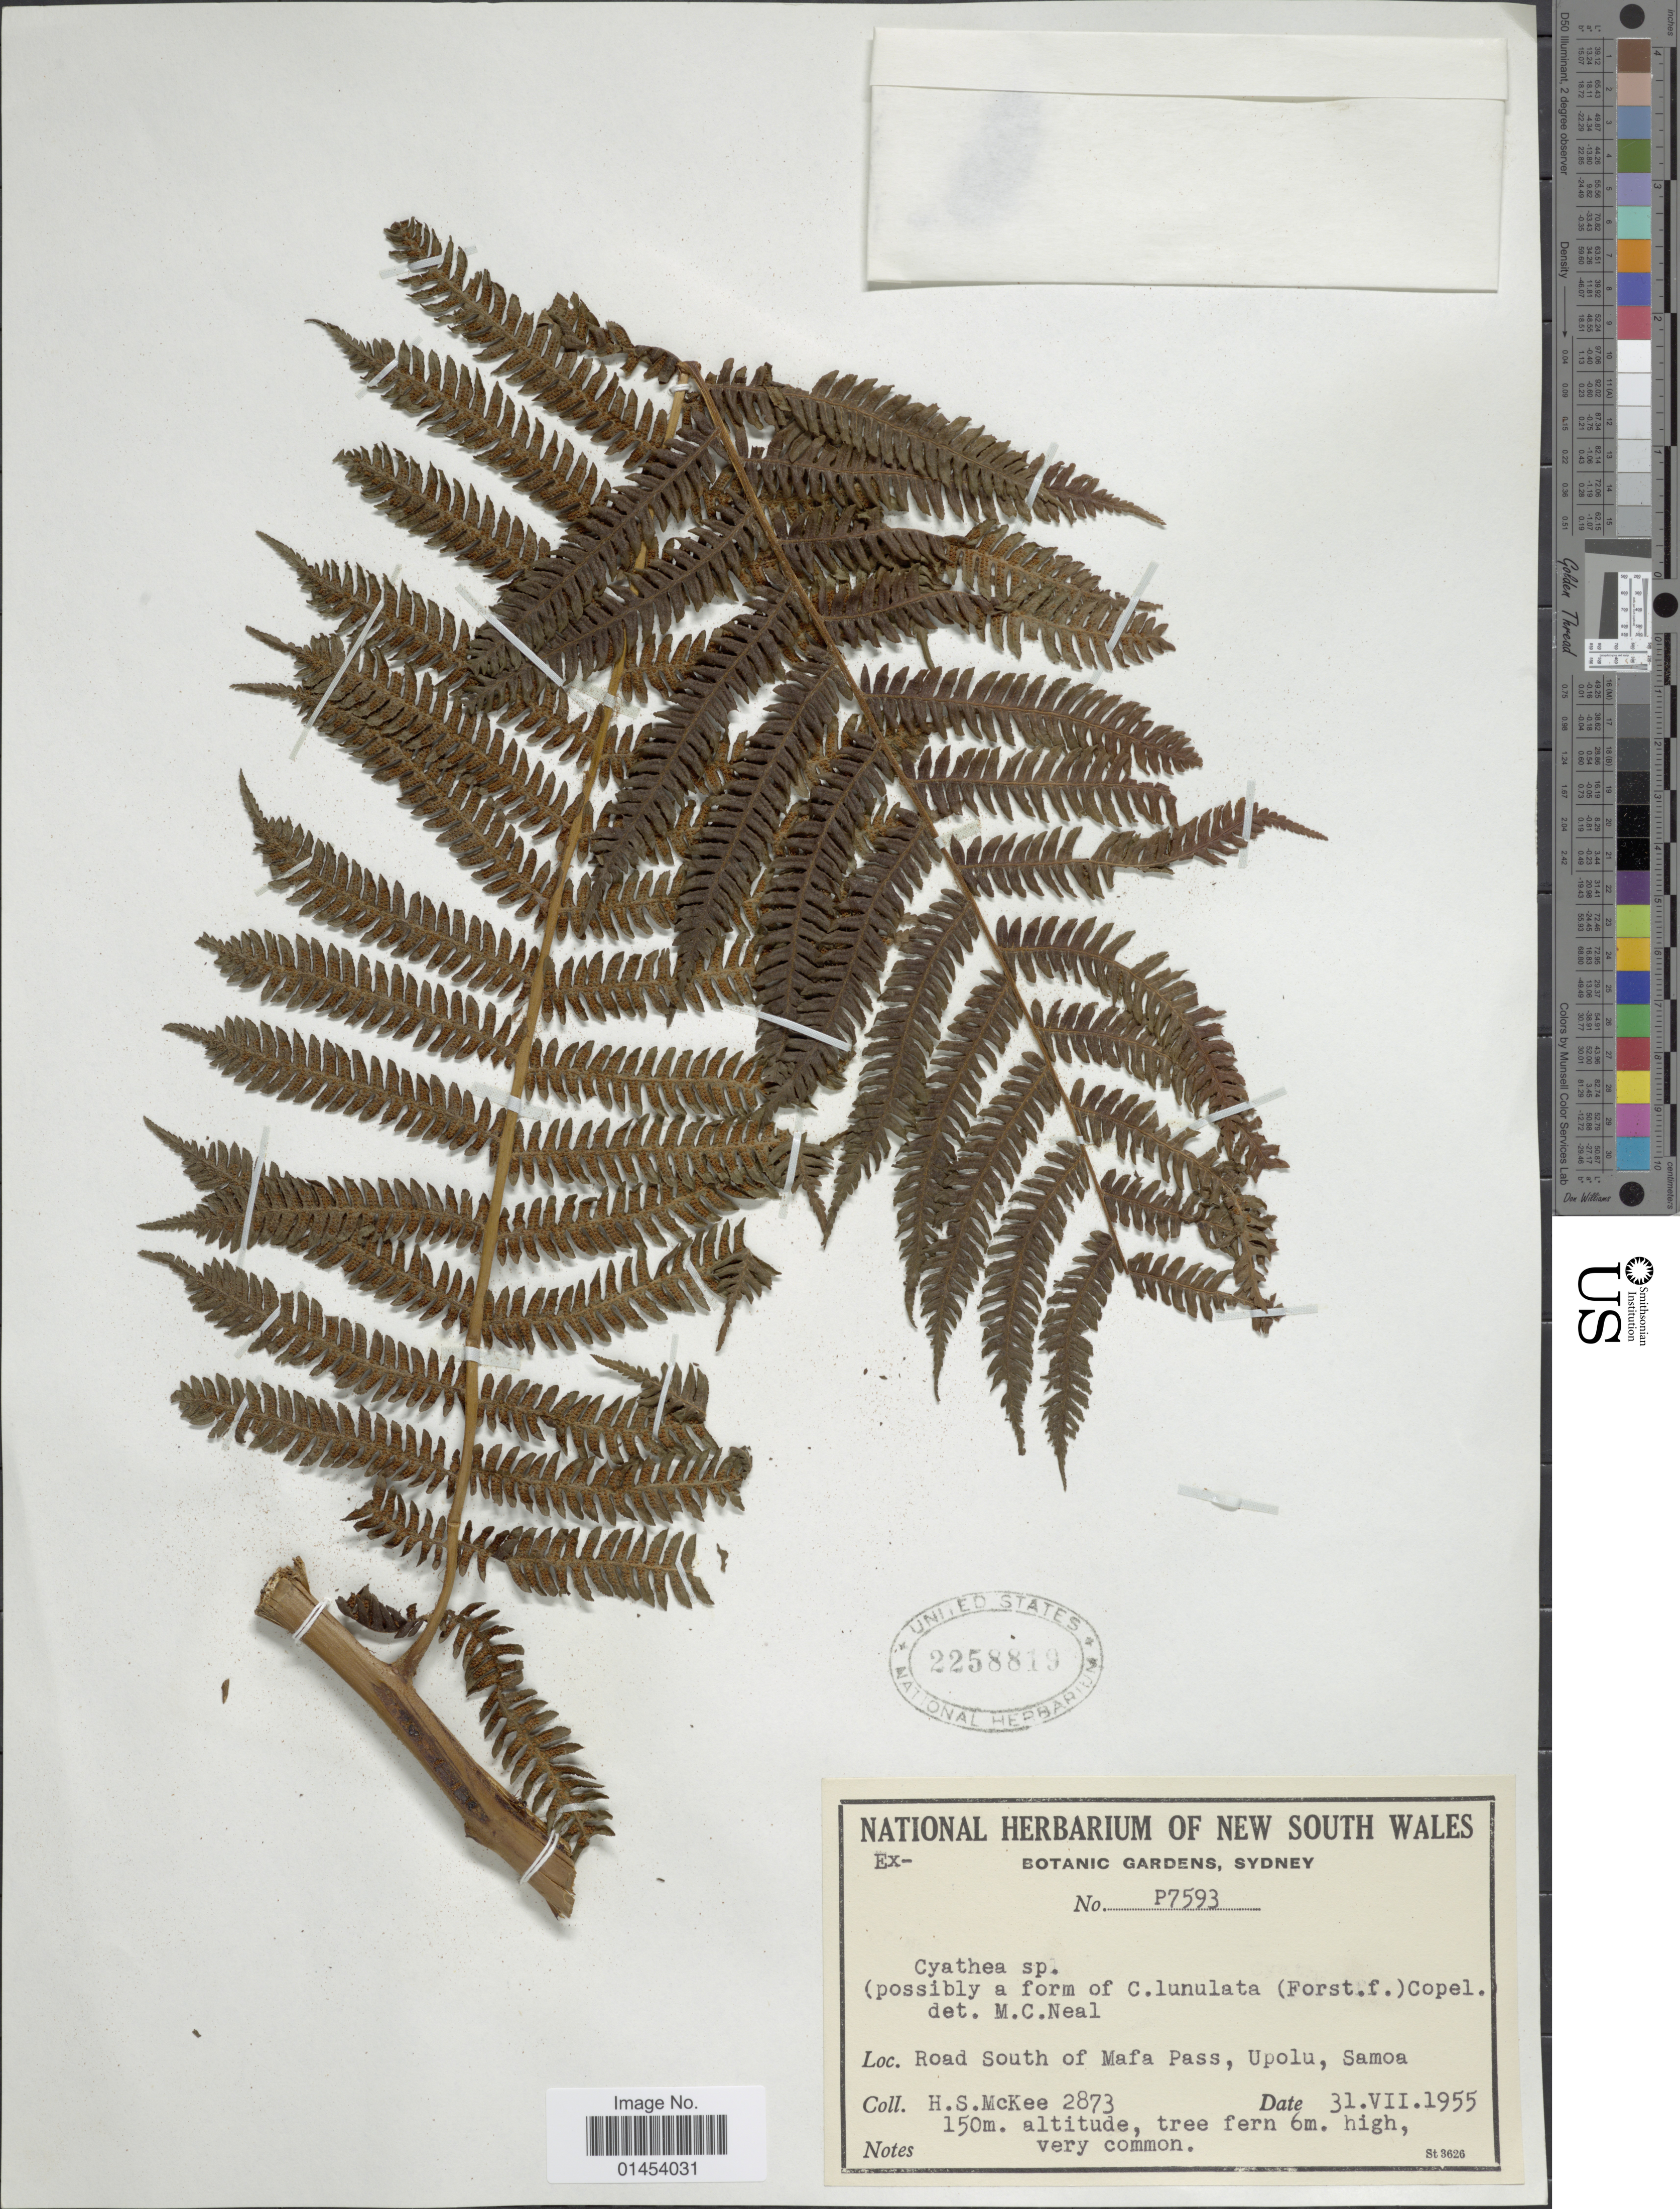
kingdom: Plantae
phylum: Tracheophyta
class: Polypodiopsida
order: Cyatheales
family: Cyatheaceae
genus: Cyathea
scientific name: Cyathea lunulata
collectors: H. S. McKee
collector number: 2873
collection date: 1955-07-31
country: Samoa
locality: Road South of Mafa Pass, Upolu, Samoa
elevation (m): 150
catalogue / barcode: US 2258819